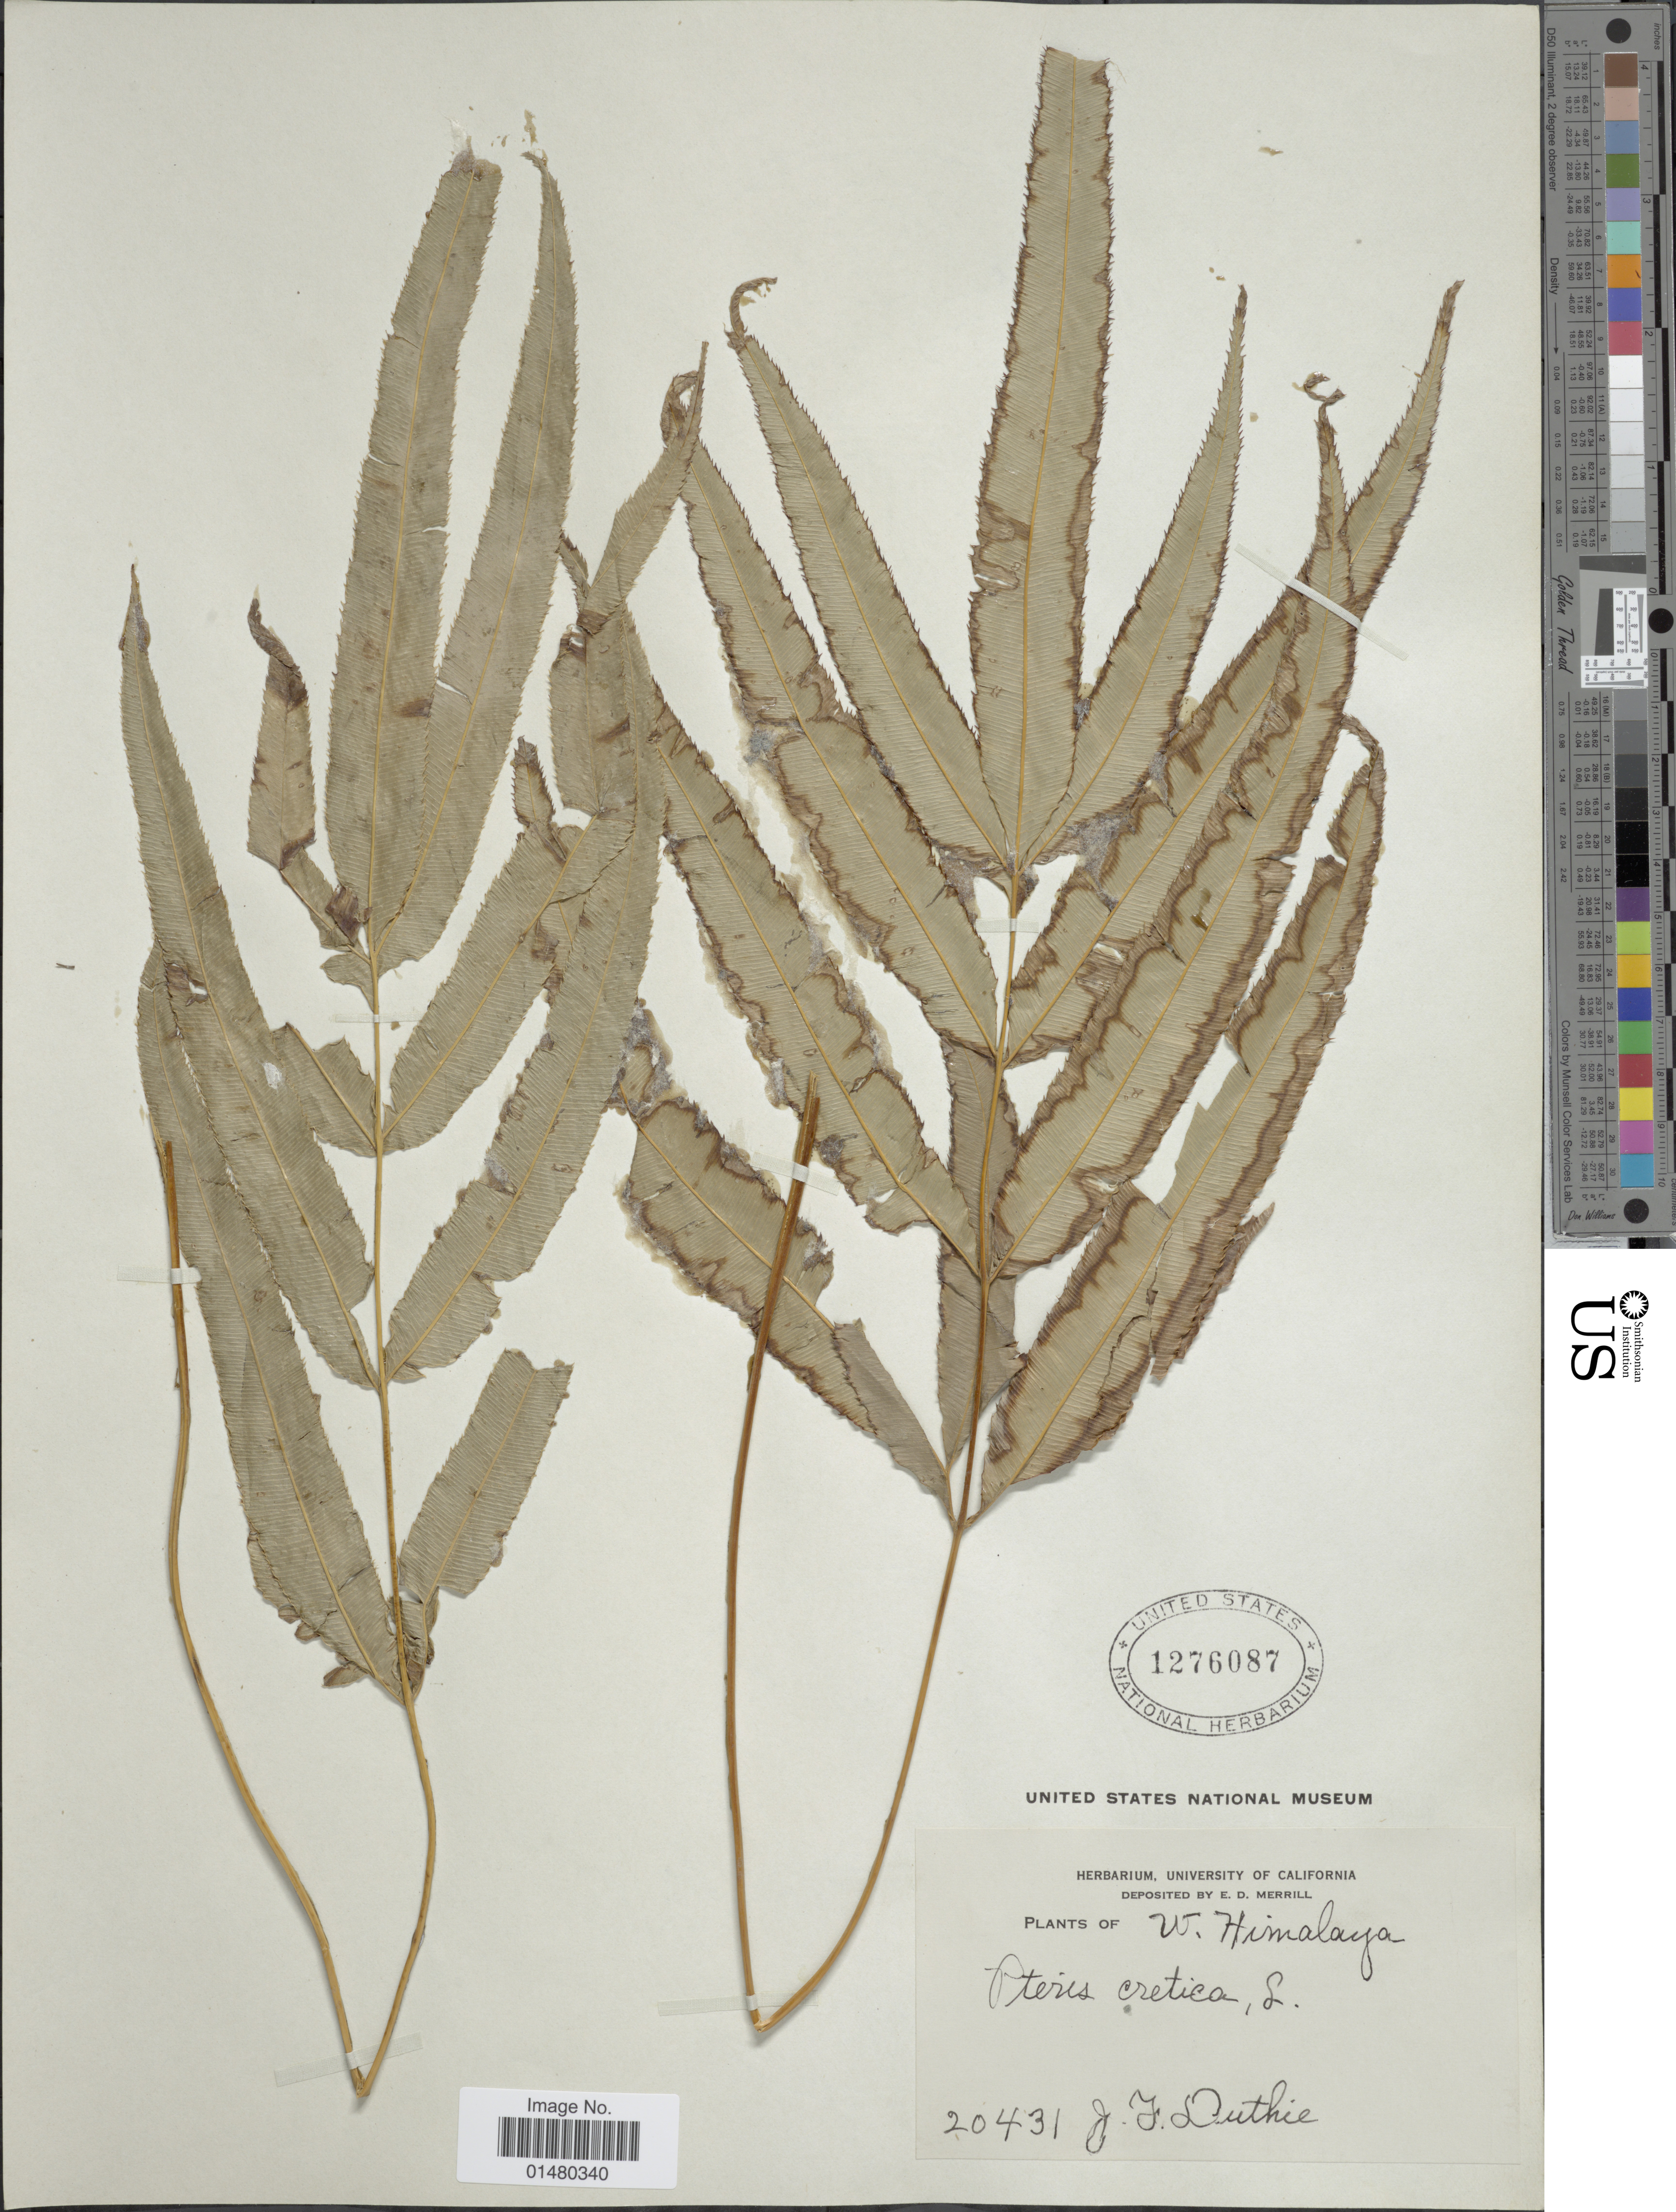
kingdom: Plantae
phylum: Tracheophyta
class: Polypodiopsida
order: Polypodiales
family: Pteridaceae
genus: Pteris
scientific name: Pteris cretica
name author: L.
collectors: J. F. Duthie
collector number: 20431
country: India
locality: W Himalaya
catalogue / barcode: US 1276087